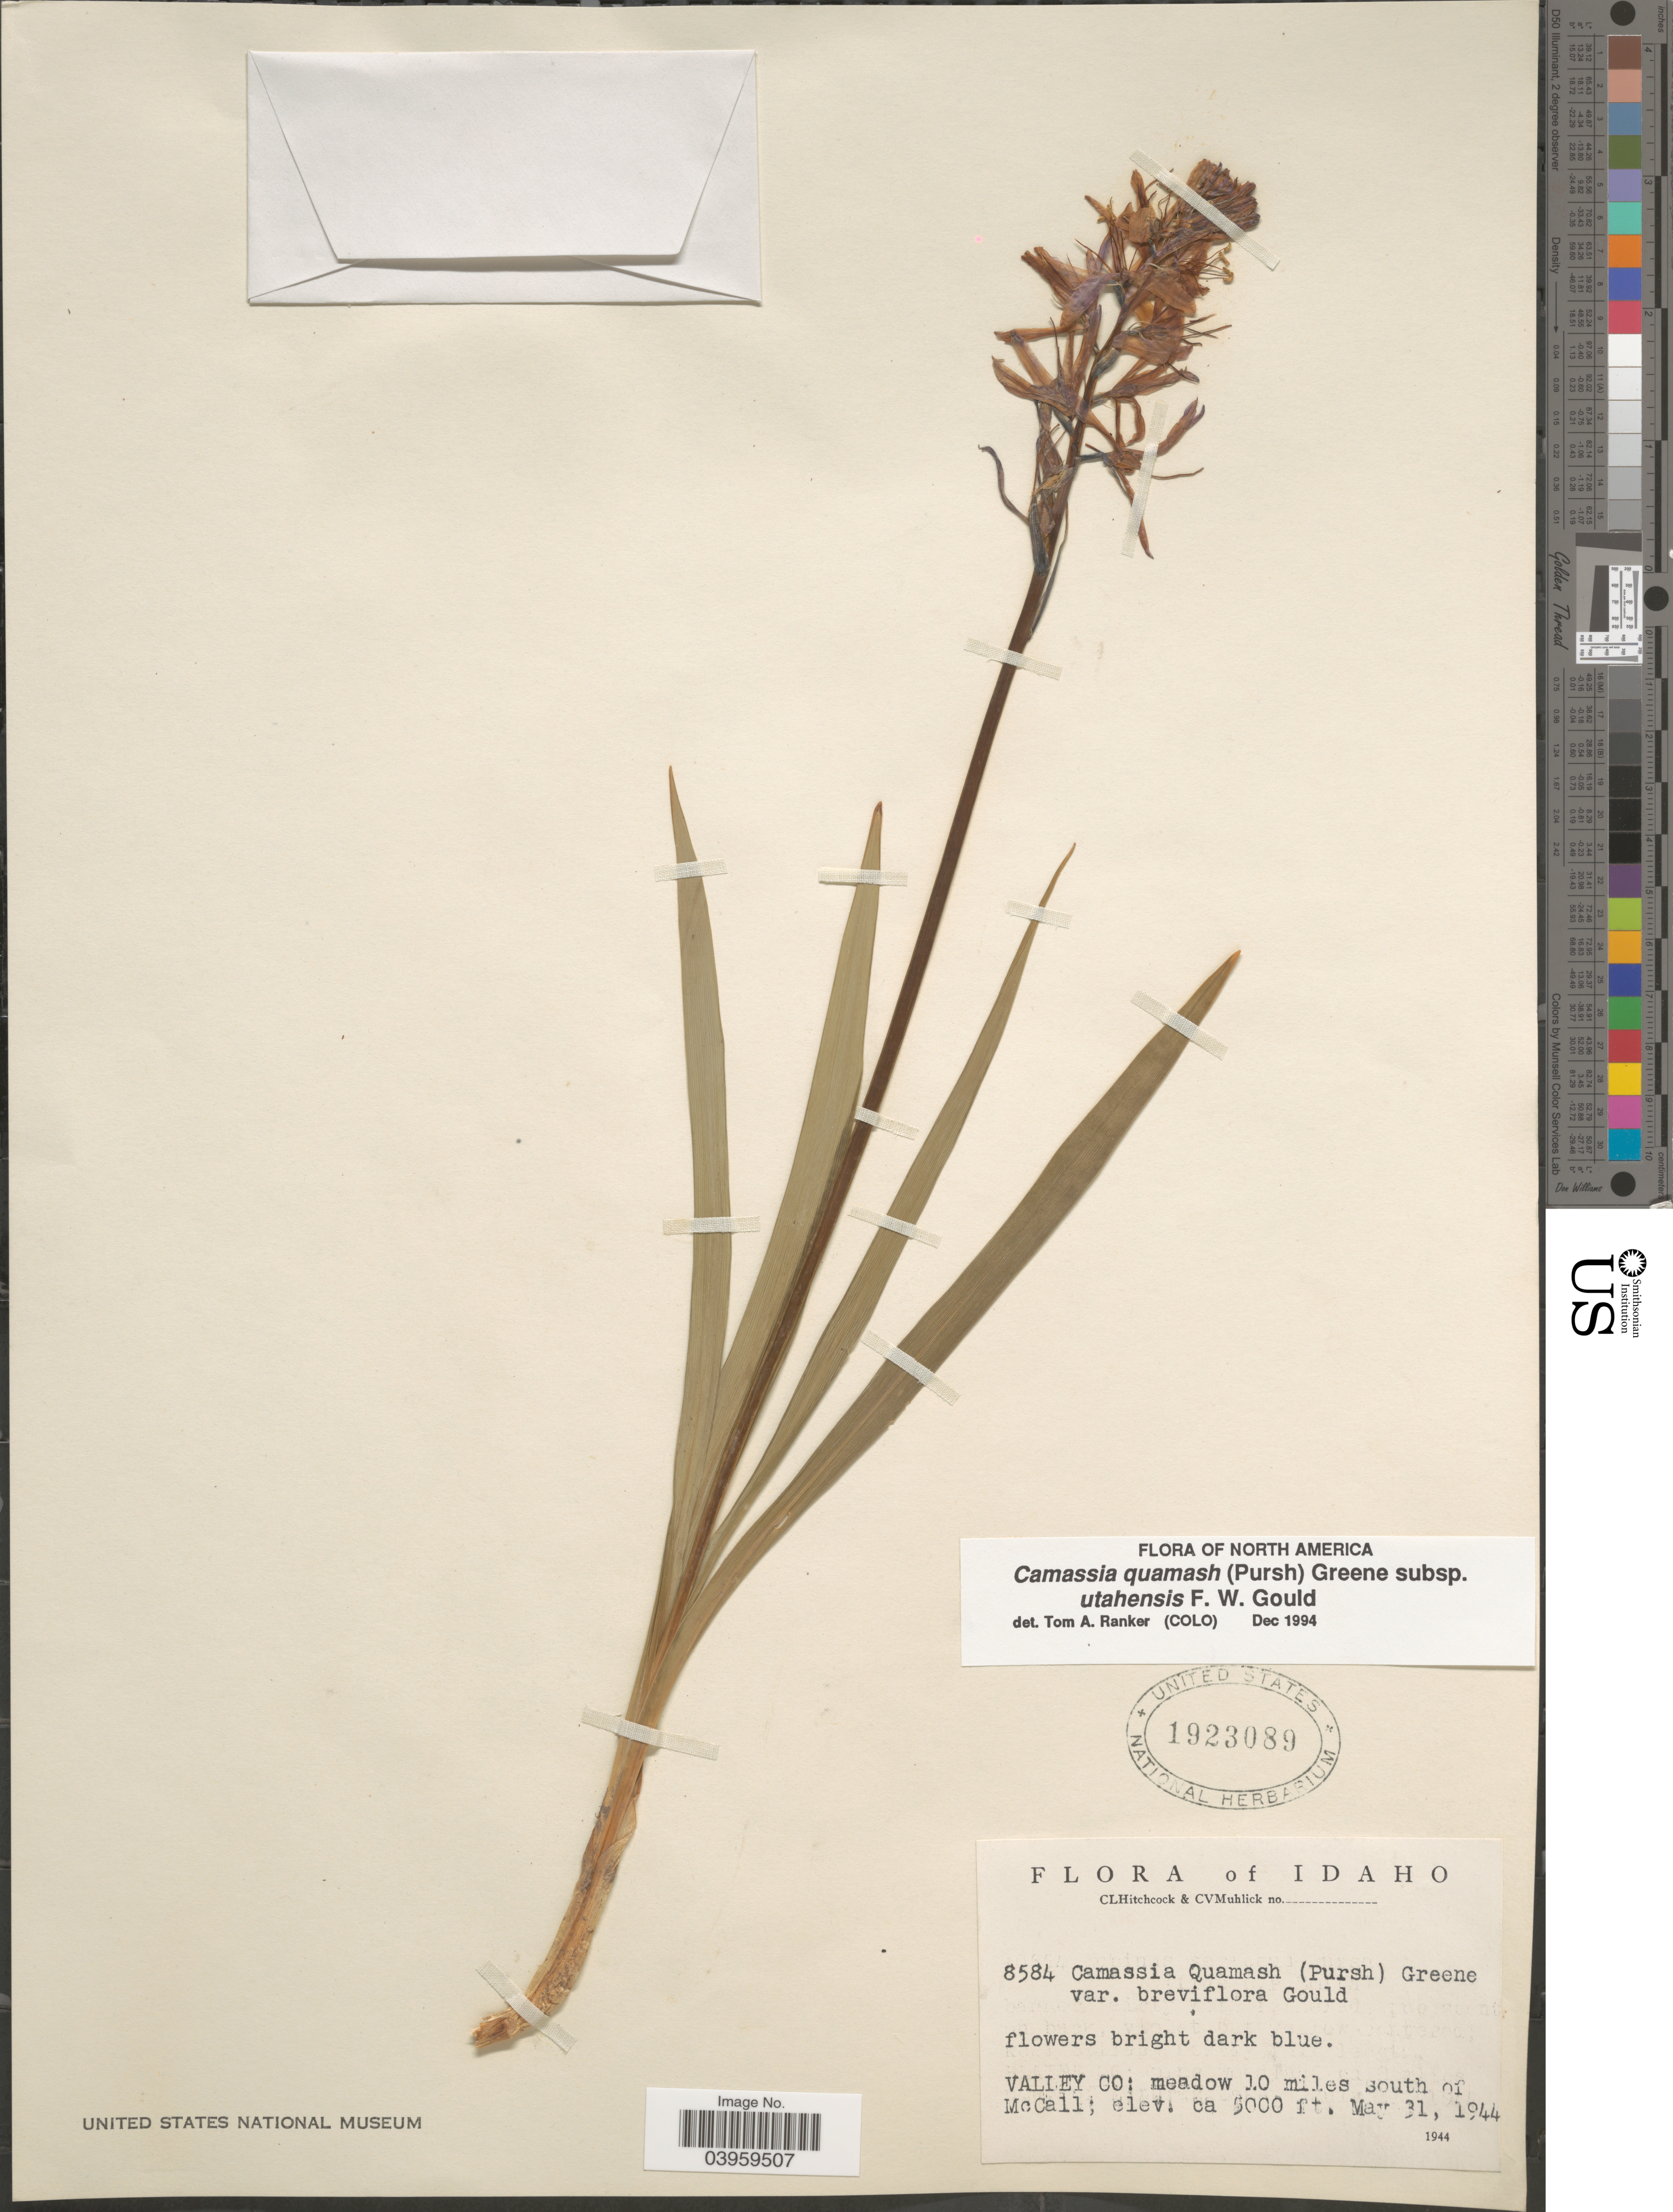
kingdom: Plantae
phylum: Tracheophyta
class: Liliopsida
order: Asparagales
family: Asparagaceae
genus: Camassia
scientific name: Camassia quamash subsp. utahensis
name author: Gould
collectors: C. L. Hitchcock & C. V. Muhlick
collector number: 8584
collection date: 1944-05-31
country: United States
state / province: Idaho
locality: Valley Co: meadow 10 miles south of McCall.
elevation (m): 1524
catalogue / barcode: US 1923089